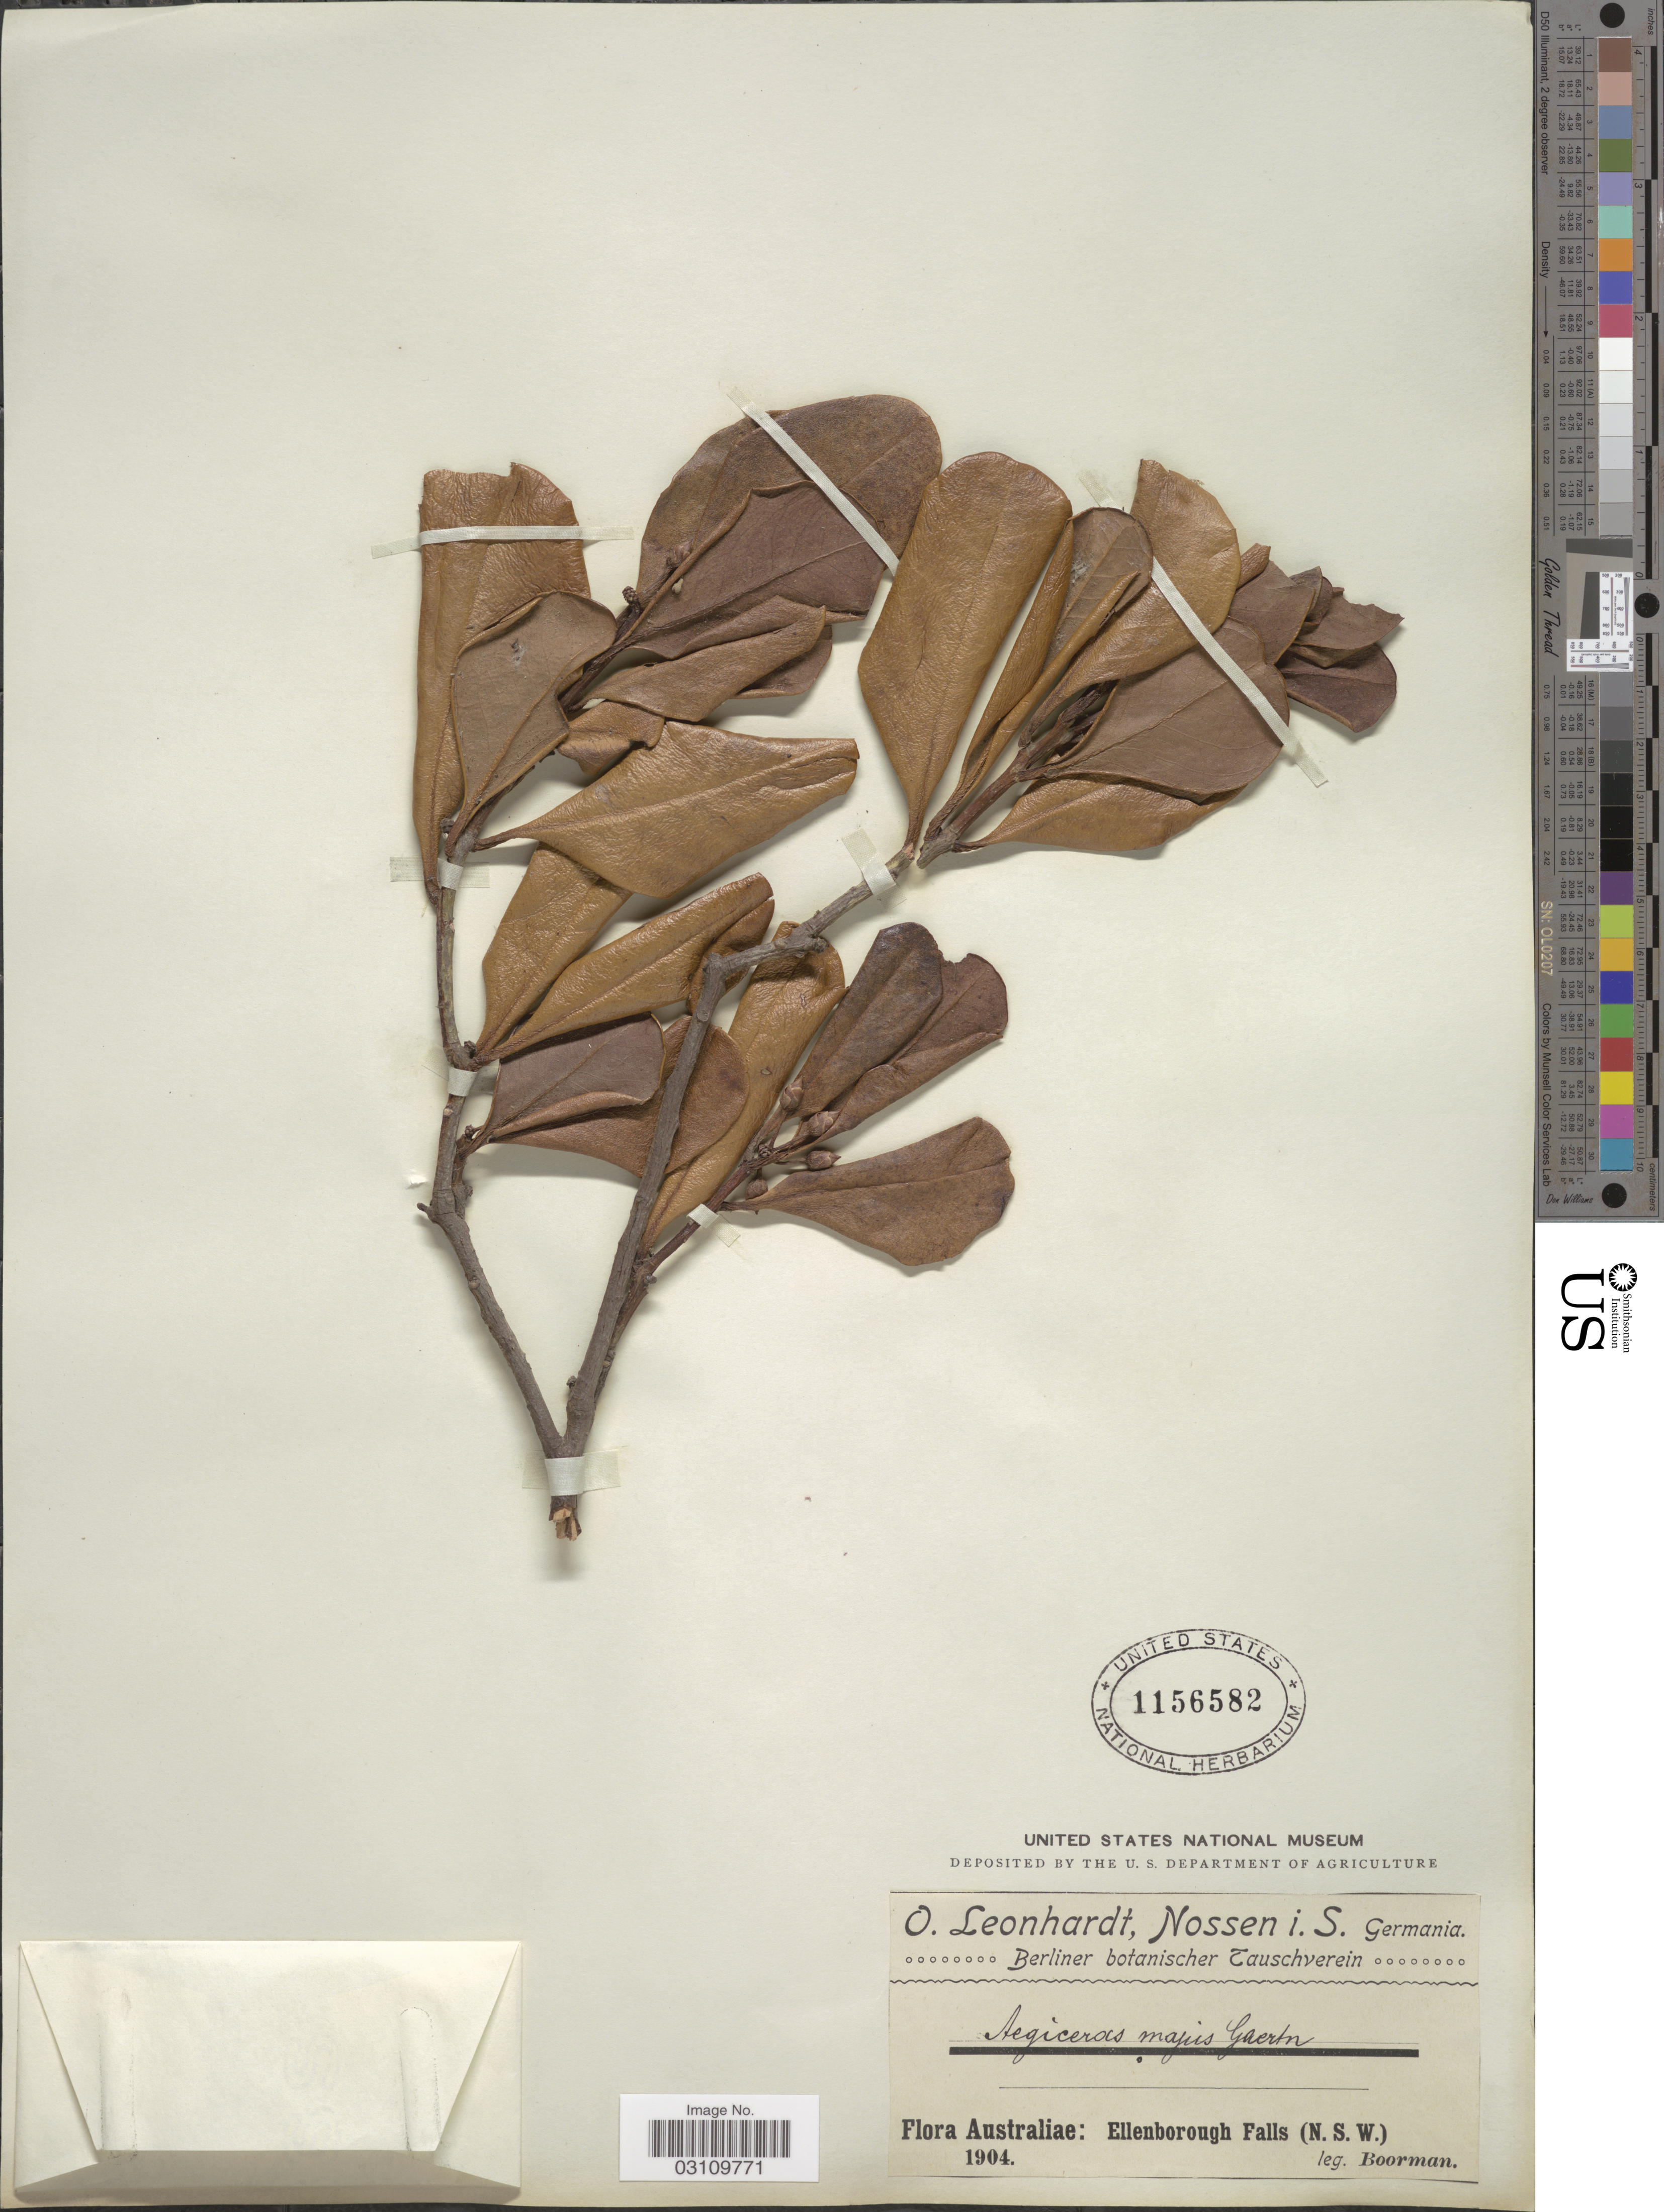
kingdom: Plantae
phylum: Tracheophyta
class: Magnoliopsida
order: Ericales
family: Primulaceae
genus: Aegiceras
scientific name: Aegiceras corniculatum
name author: (L.) Blanco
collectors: -. Boorman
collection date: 1904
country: Australia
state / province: New South Wales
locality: Ellenborough Falls. (N.S.W.)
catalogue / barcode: US 1156582